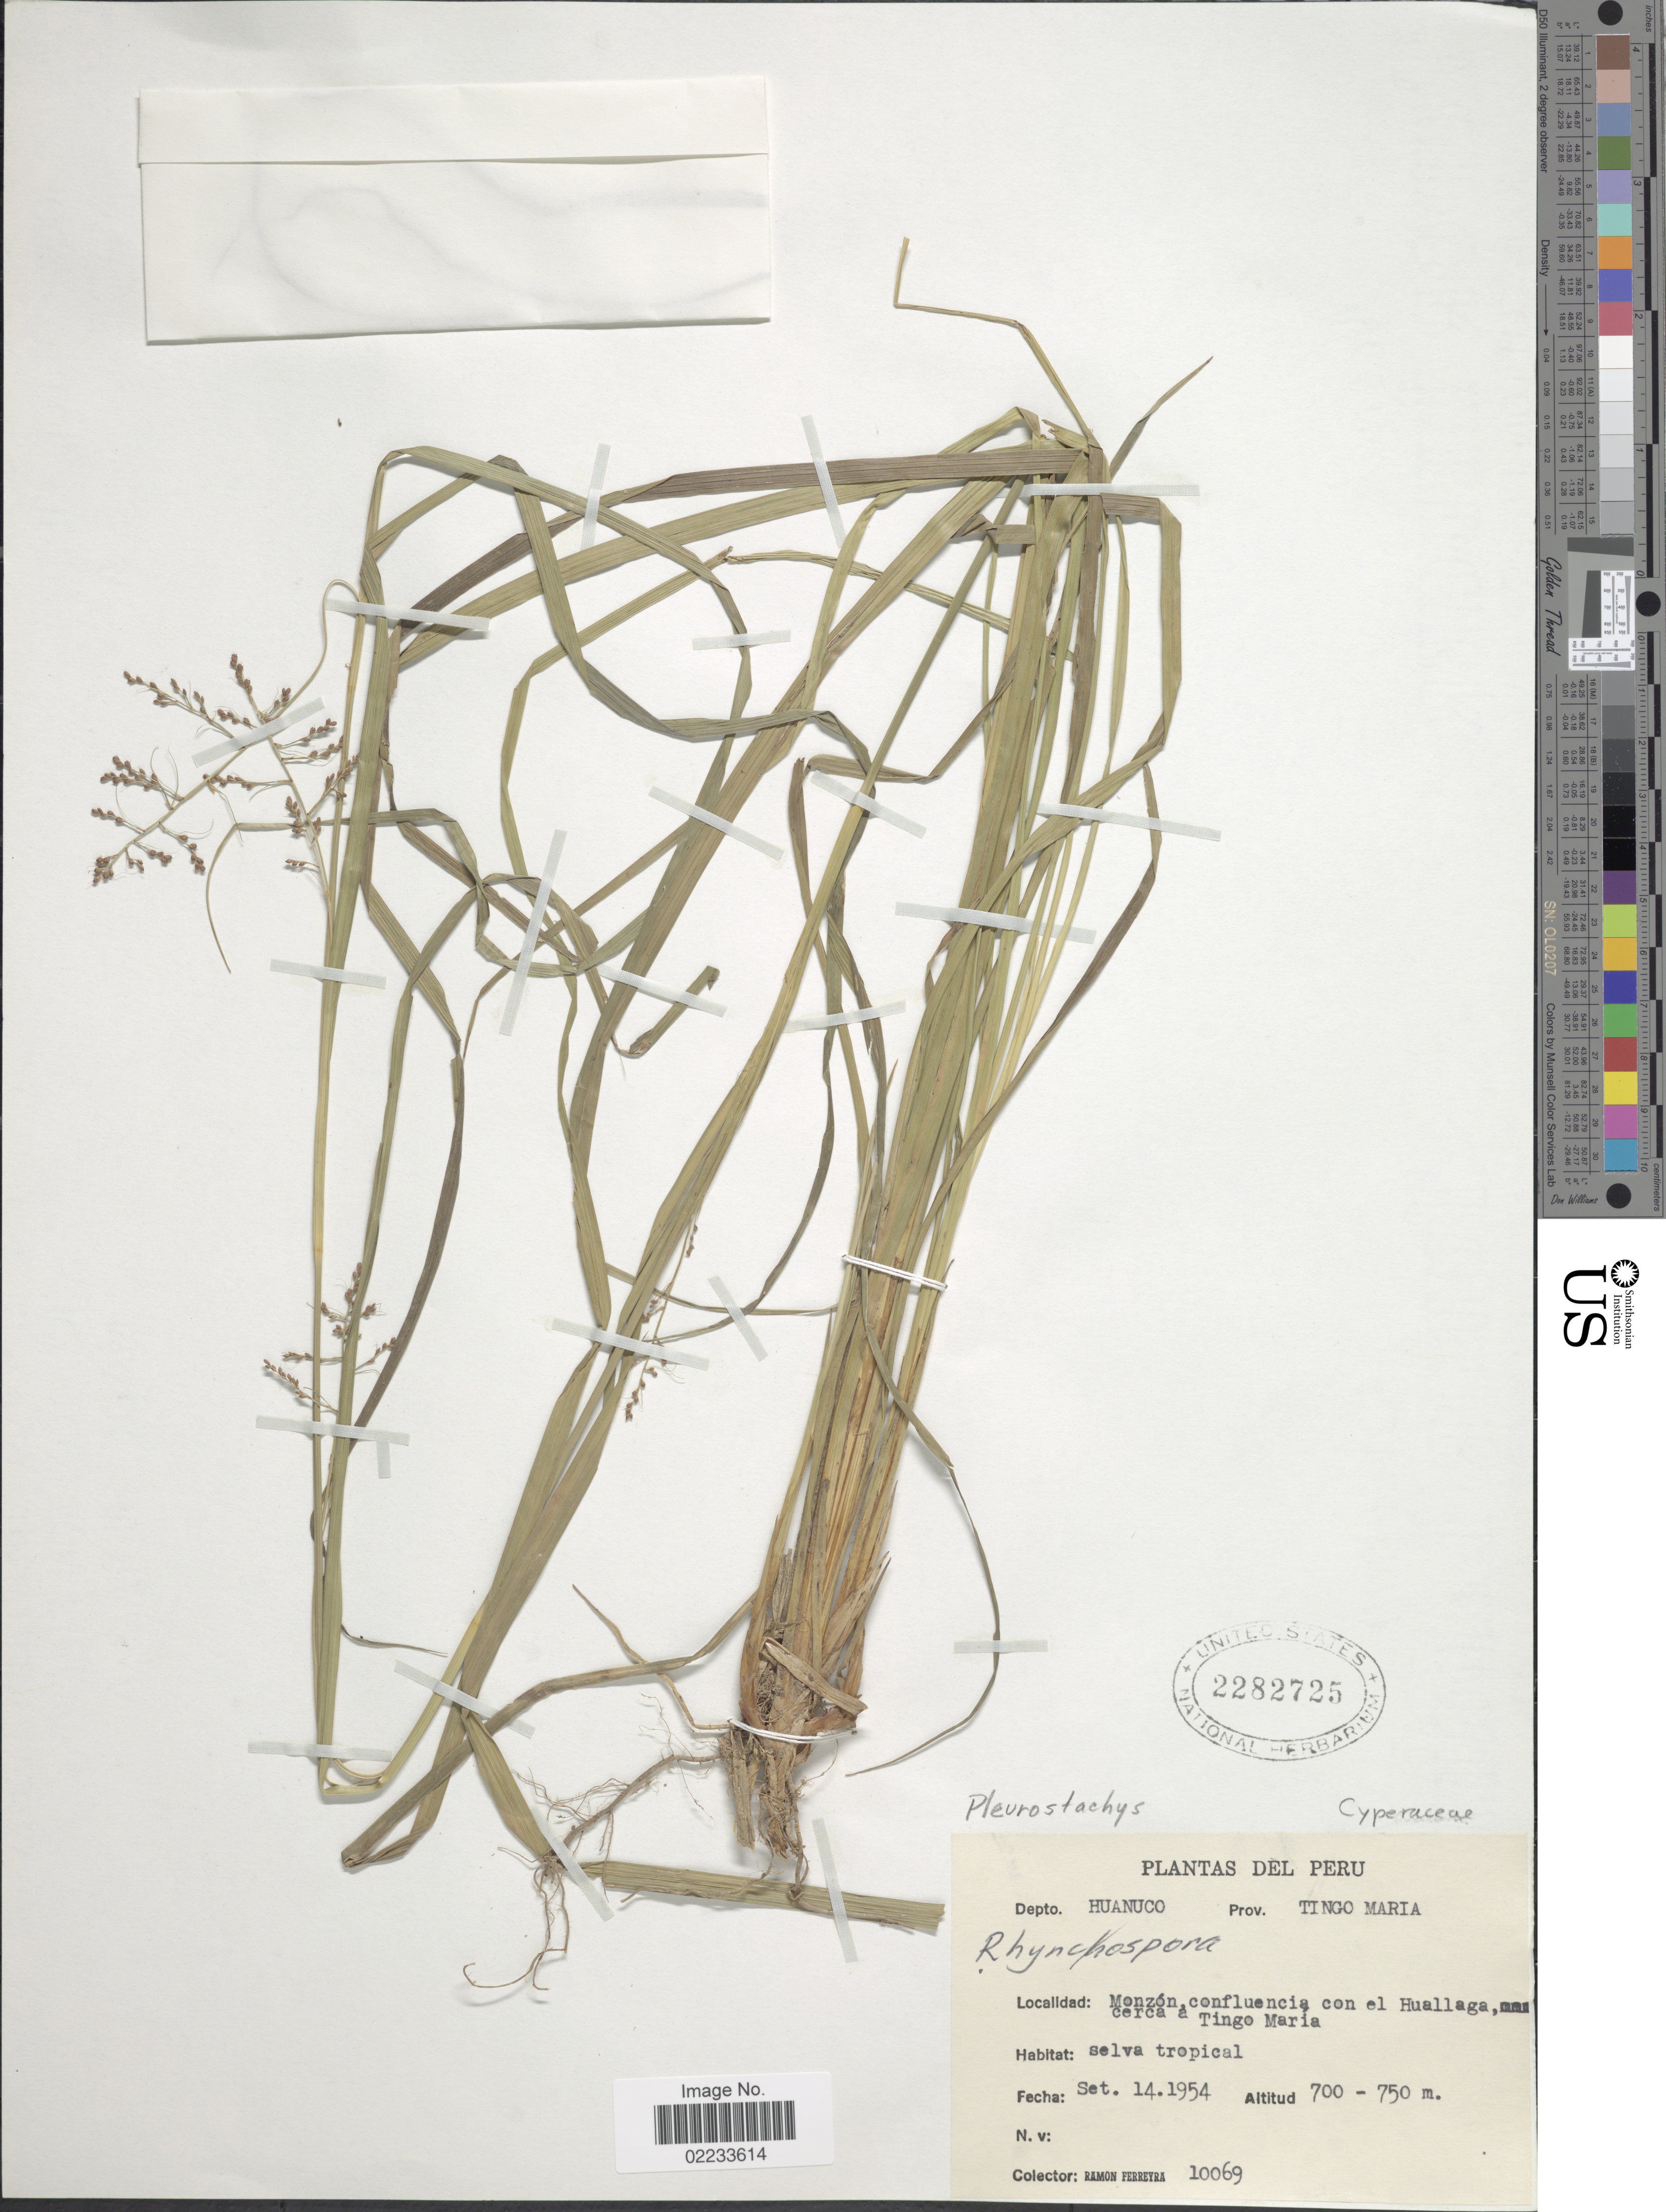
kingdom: Plantae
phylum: Tracheophyta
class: Liliopsida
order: Poales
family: Cyperaceae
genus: Rhynchospora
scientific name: Rhynchospora orbigniana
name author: (Brongn.) L.B. Sm.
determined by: Strong, Mark T., (BOT), Smithsonian Institution - National Museum of Natural History (UNITED STATES)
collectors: R. A. Ferreyra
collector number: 10069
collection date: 1954-09-14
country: Peru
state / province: Huánuco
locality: Depto. Huanuco, Prov Tingo Maria, Monzón, confluencia con el Huallaga, cerca a Tingo Maria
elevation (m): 700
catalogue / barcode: US 2282725